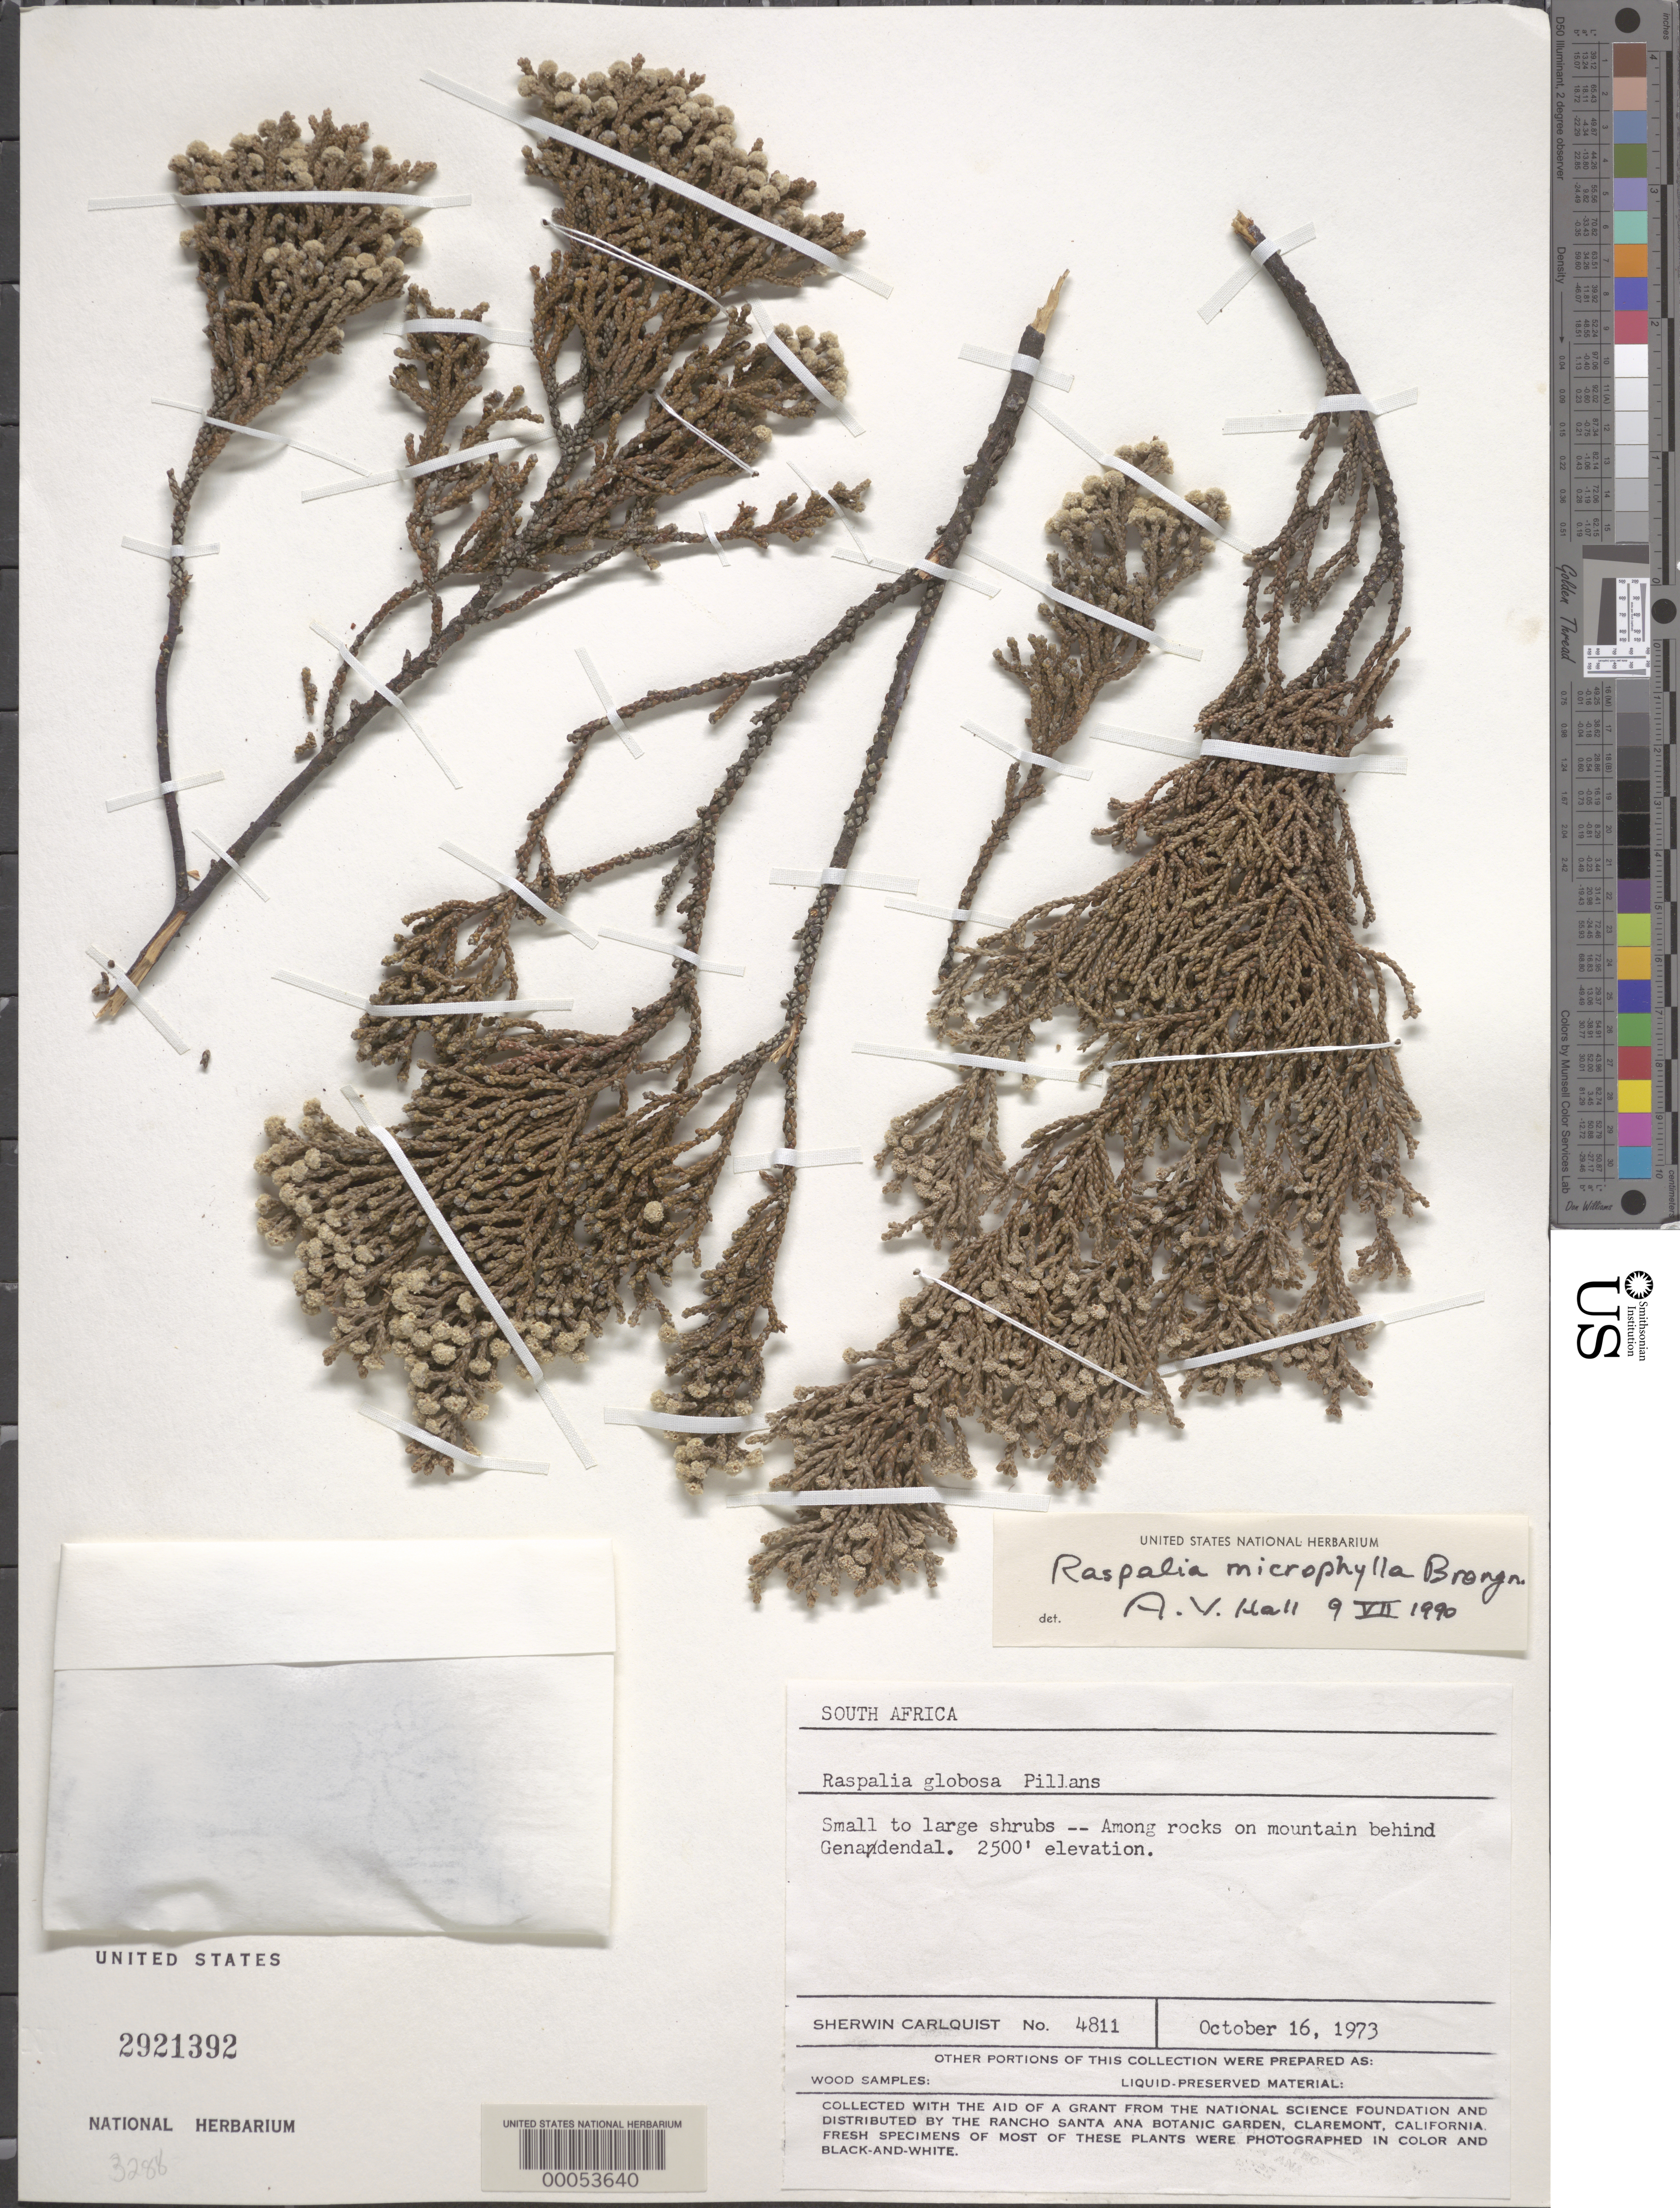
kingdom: Plantae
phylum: Tracheophyta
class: Magnoliopsida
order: Bruniales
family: Bruniaceae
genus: Brunia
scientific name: Brunia microphylla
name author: Thunb.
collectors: S. Carlquist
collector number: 4811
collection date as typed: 16 Oct 1973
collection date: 1973-10-16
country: South Africa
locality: Genandendal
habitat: Among rocks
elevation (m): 762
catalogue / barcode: US 2921392